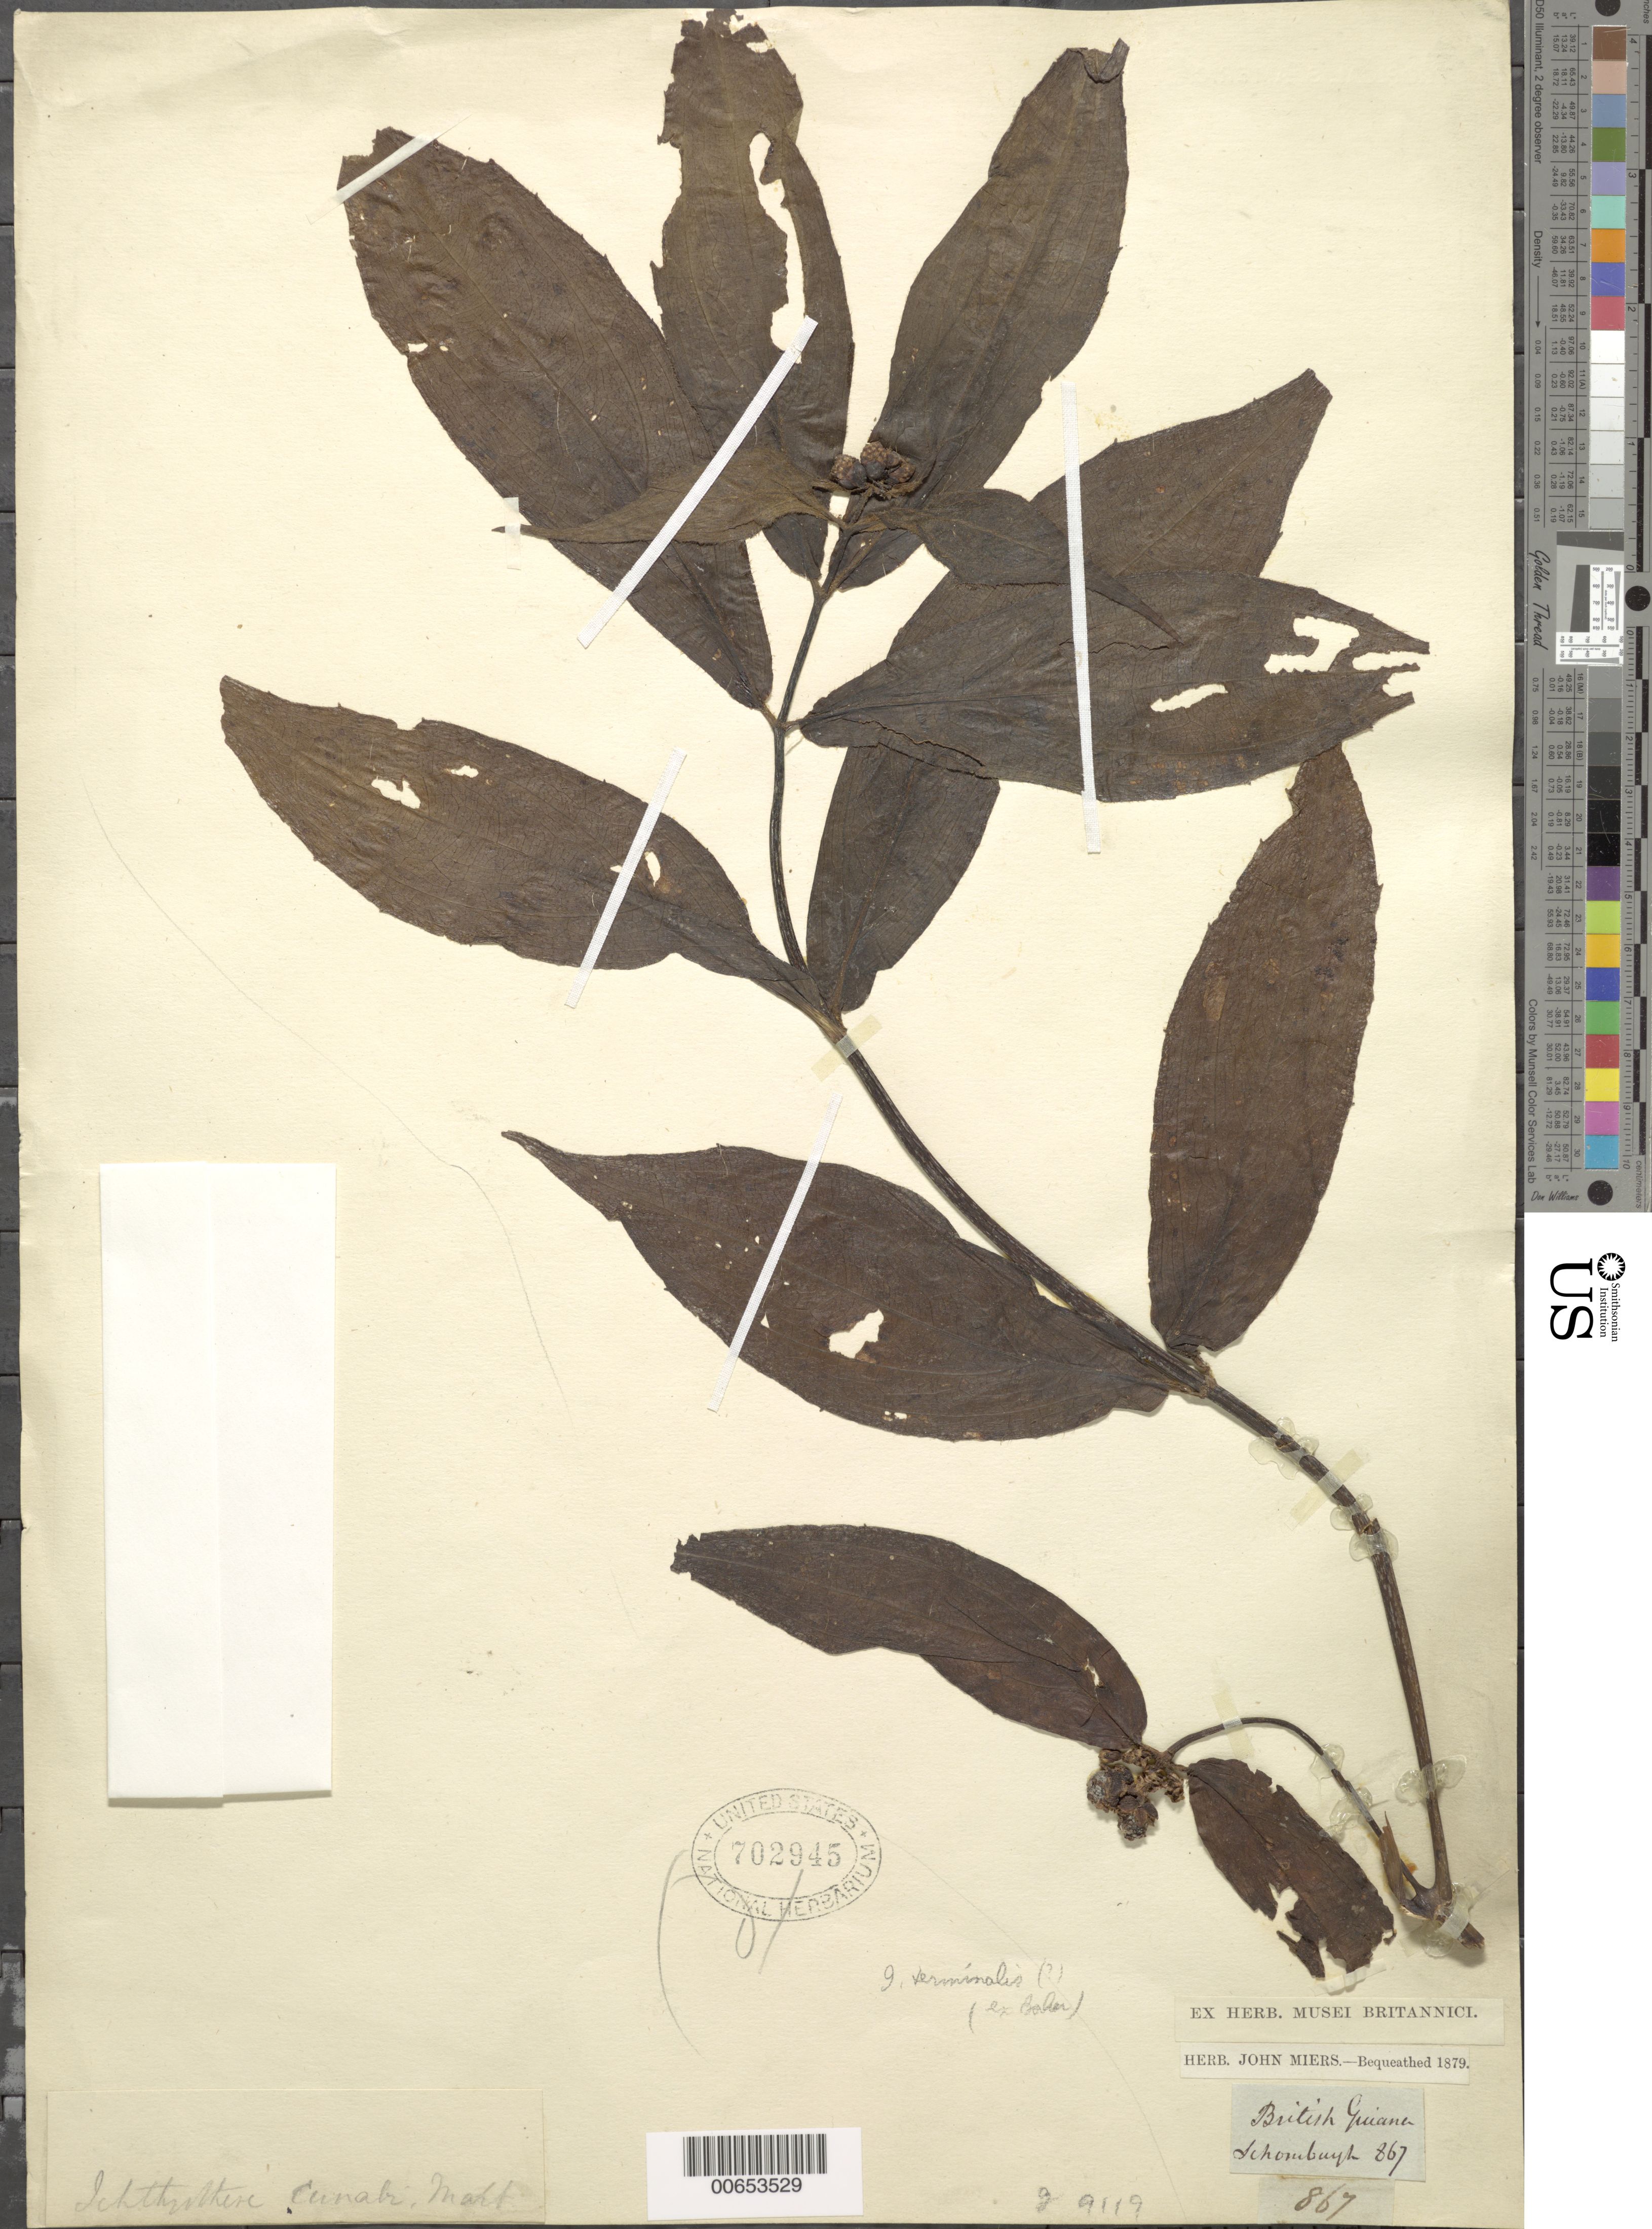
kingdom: Plantae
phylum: Tracheophyta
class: Magnoliopsida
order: Asterales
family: Asteraceae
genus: Ichthyothere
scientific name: Ichthyothere terminalis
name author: (Spreng.) S.F. Blake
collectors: R. H. Schomburgk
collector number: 867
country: Guyana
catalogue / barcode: US 702945